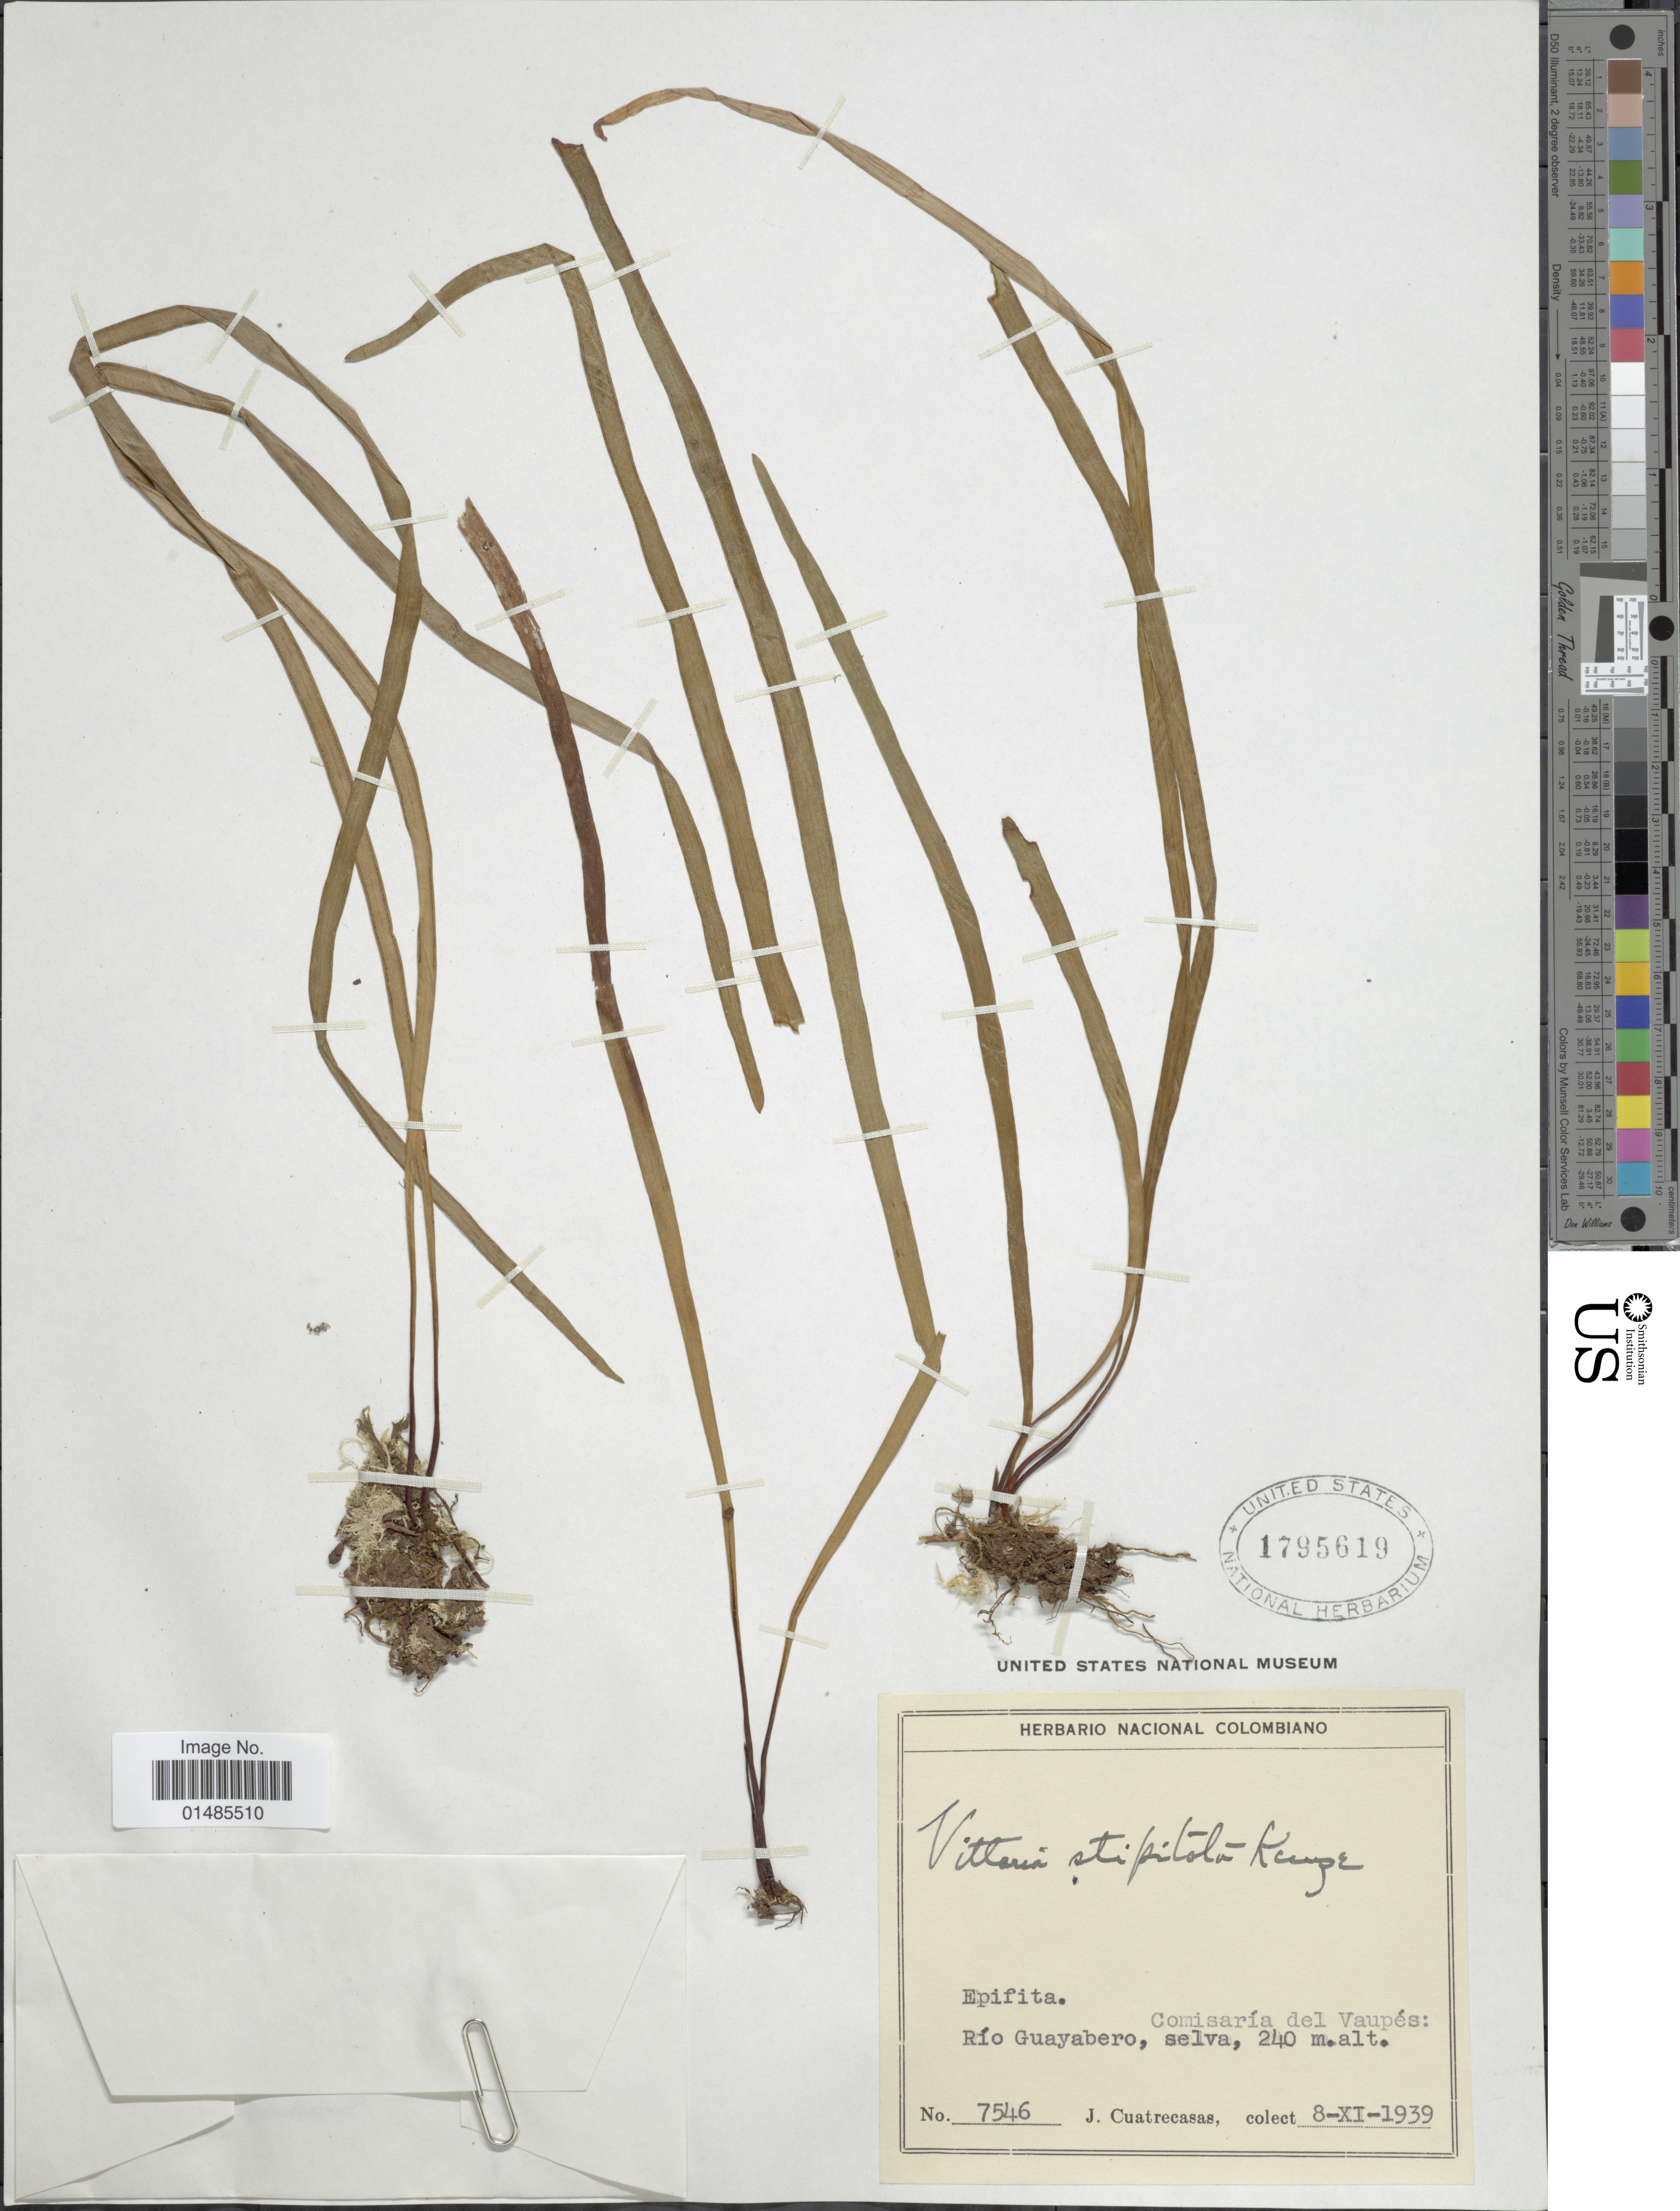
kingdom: Plantae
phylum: Tracheophyta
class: Polypodiopsida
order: Polypodiales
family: Pteridaceae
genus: Radiovittaria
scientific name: Radiovittaria stipitata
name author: (Kunze) E.H. Crane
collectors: J. Cuatrecasas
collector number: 7546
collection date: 1939-11-08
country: Colombia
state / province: Vaupés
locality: Comisaría del Vaupés: Río Guayabero, selva.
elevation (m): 240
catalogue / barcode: US 1795619